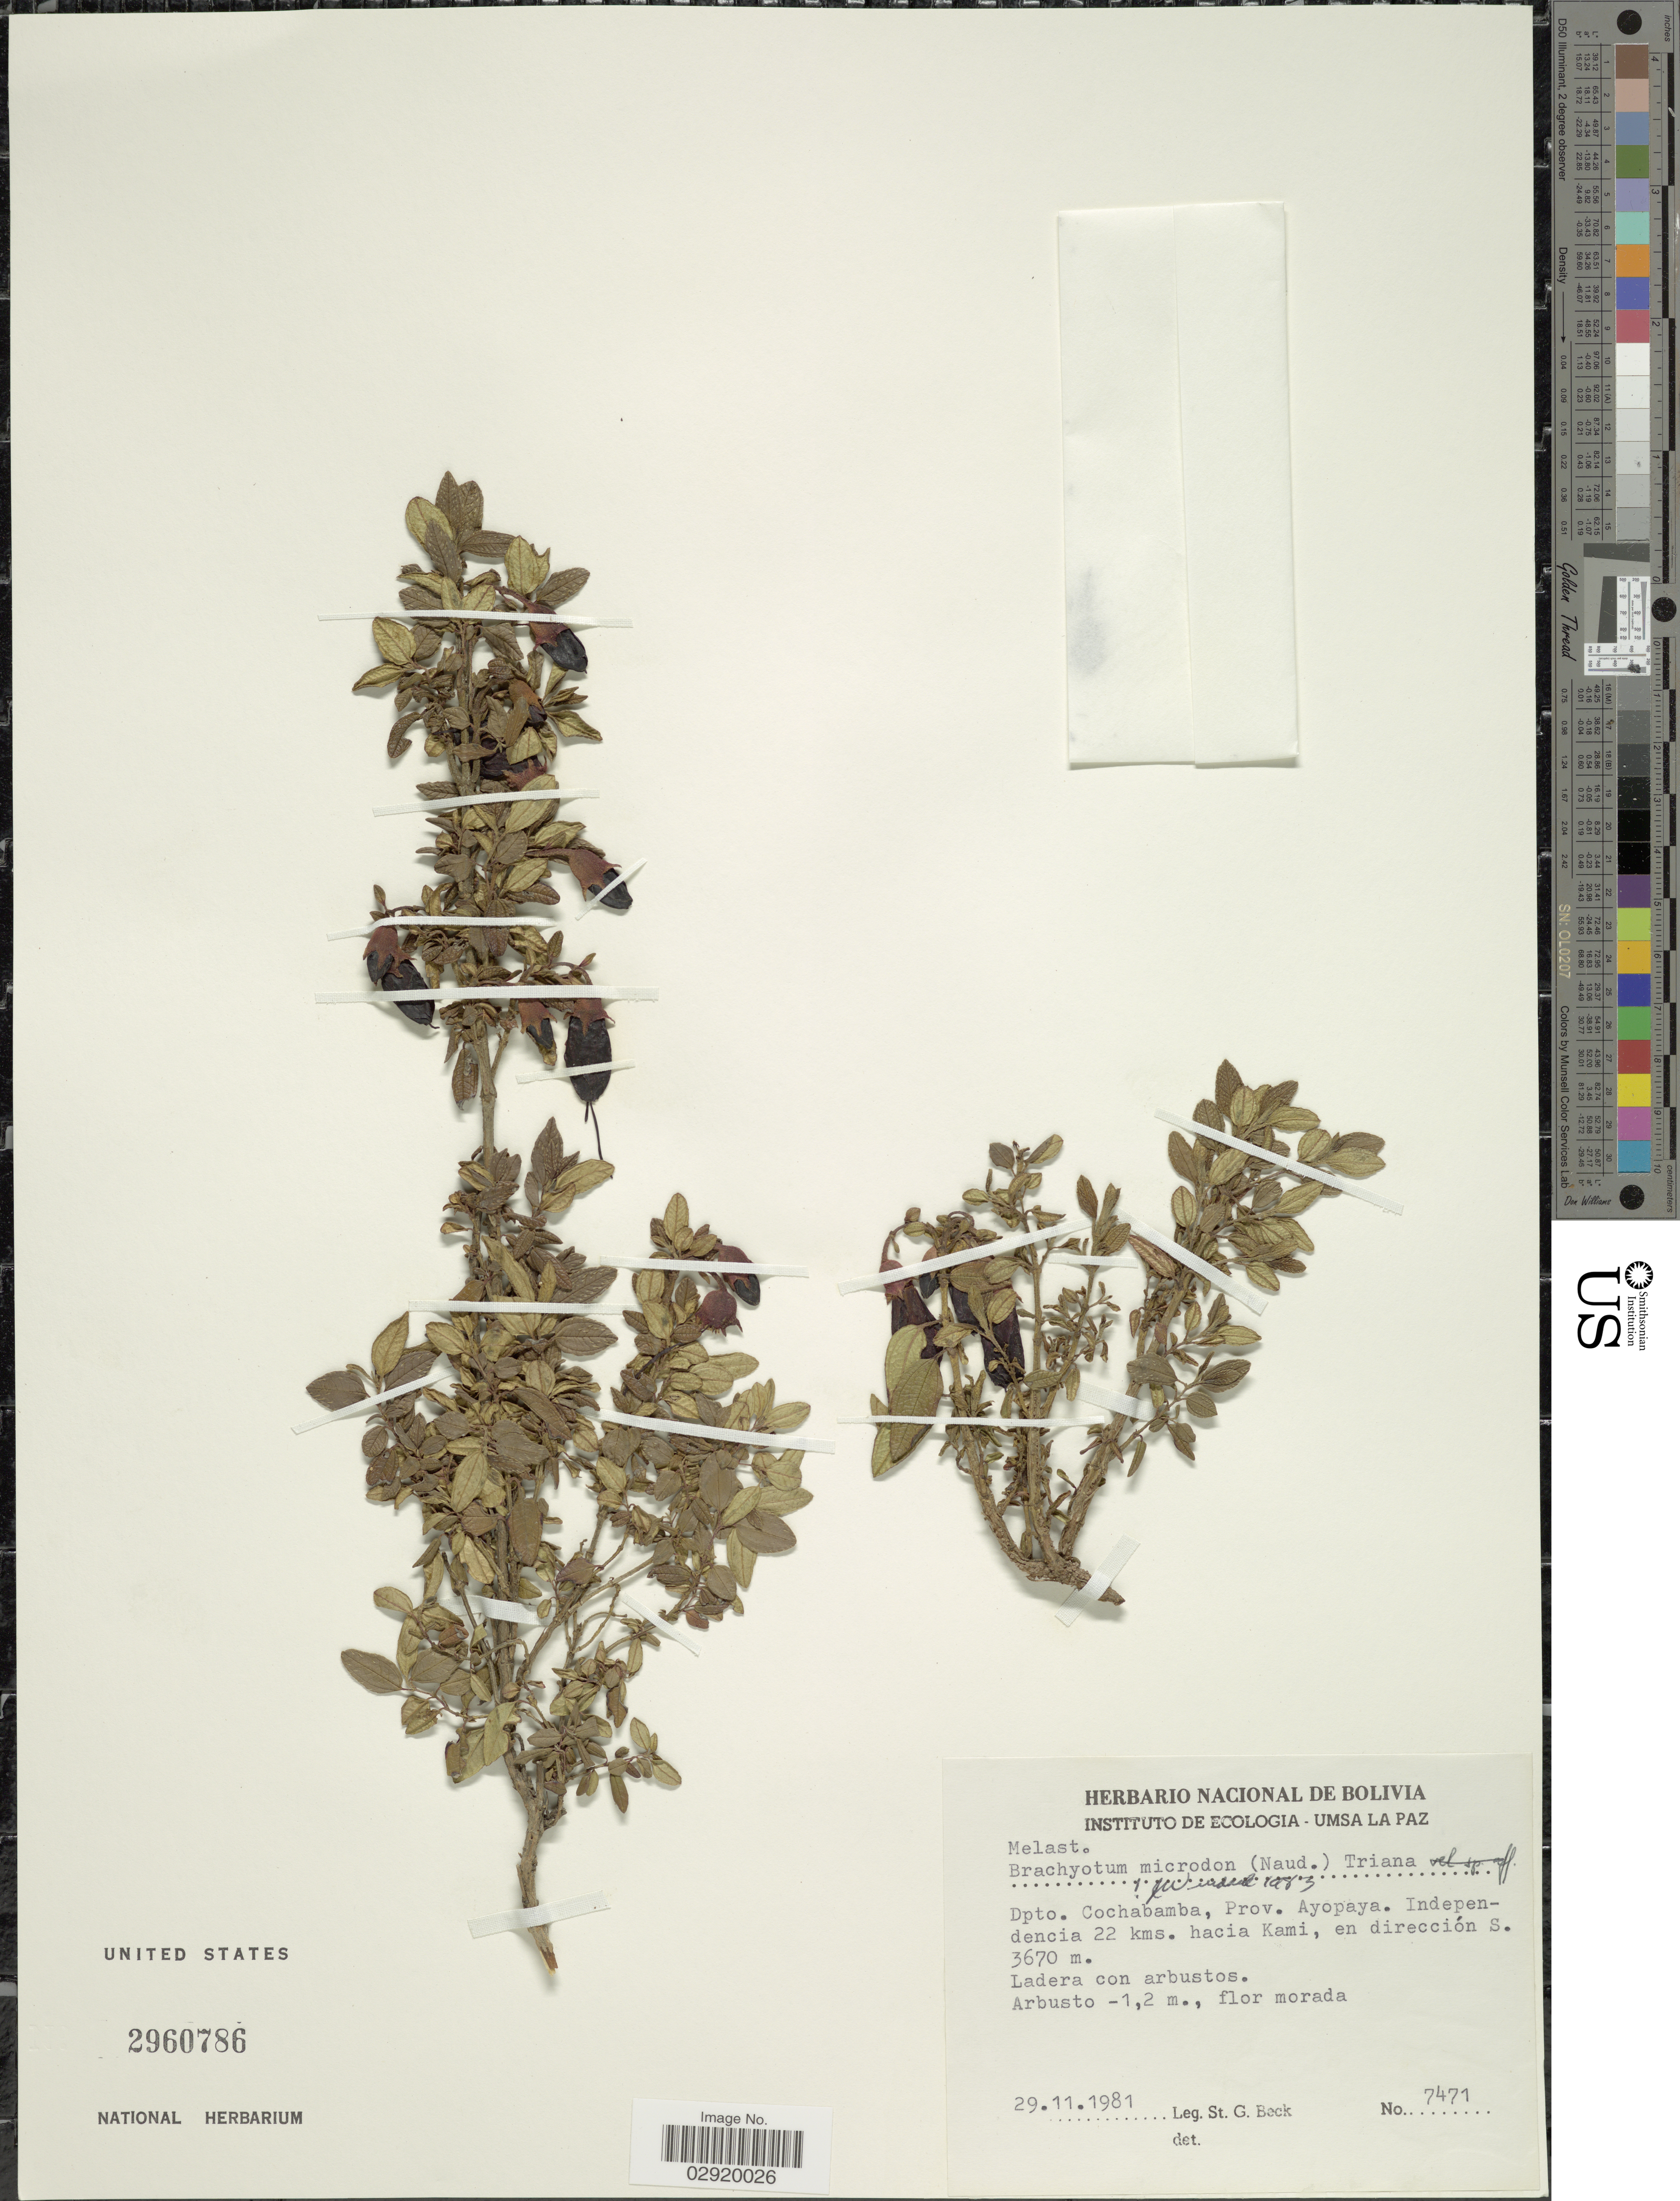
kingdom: Plantae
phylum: Tracheophyta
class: Magnoliopsida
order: Myrtales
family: Melastomataceae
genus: Brachyotum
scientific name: Brachyotum microdon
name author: (Naudin) Triana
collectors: S. G. Beck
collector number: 7471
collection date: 1981-11-29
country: Bolivia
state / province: Cochabamba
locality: Dpto. Cochabamba, Prov. Ayopaya. Independencia 22 km. hacia Kami, en dirección S.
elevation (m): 3670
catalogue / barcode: US 2960786